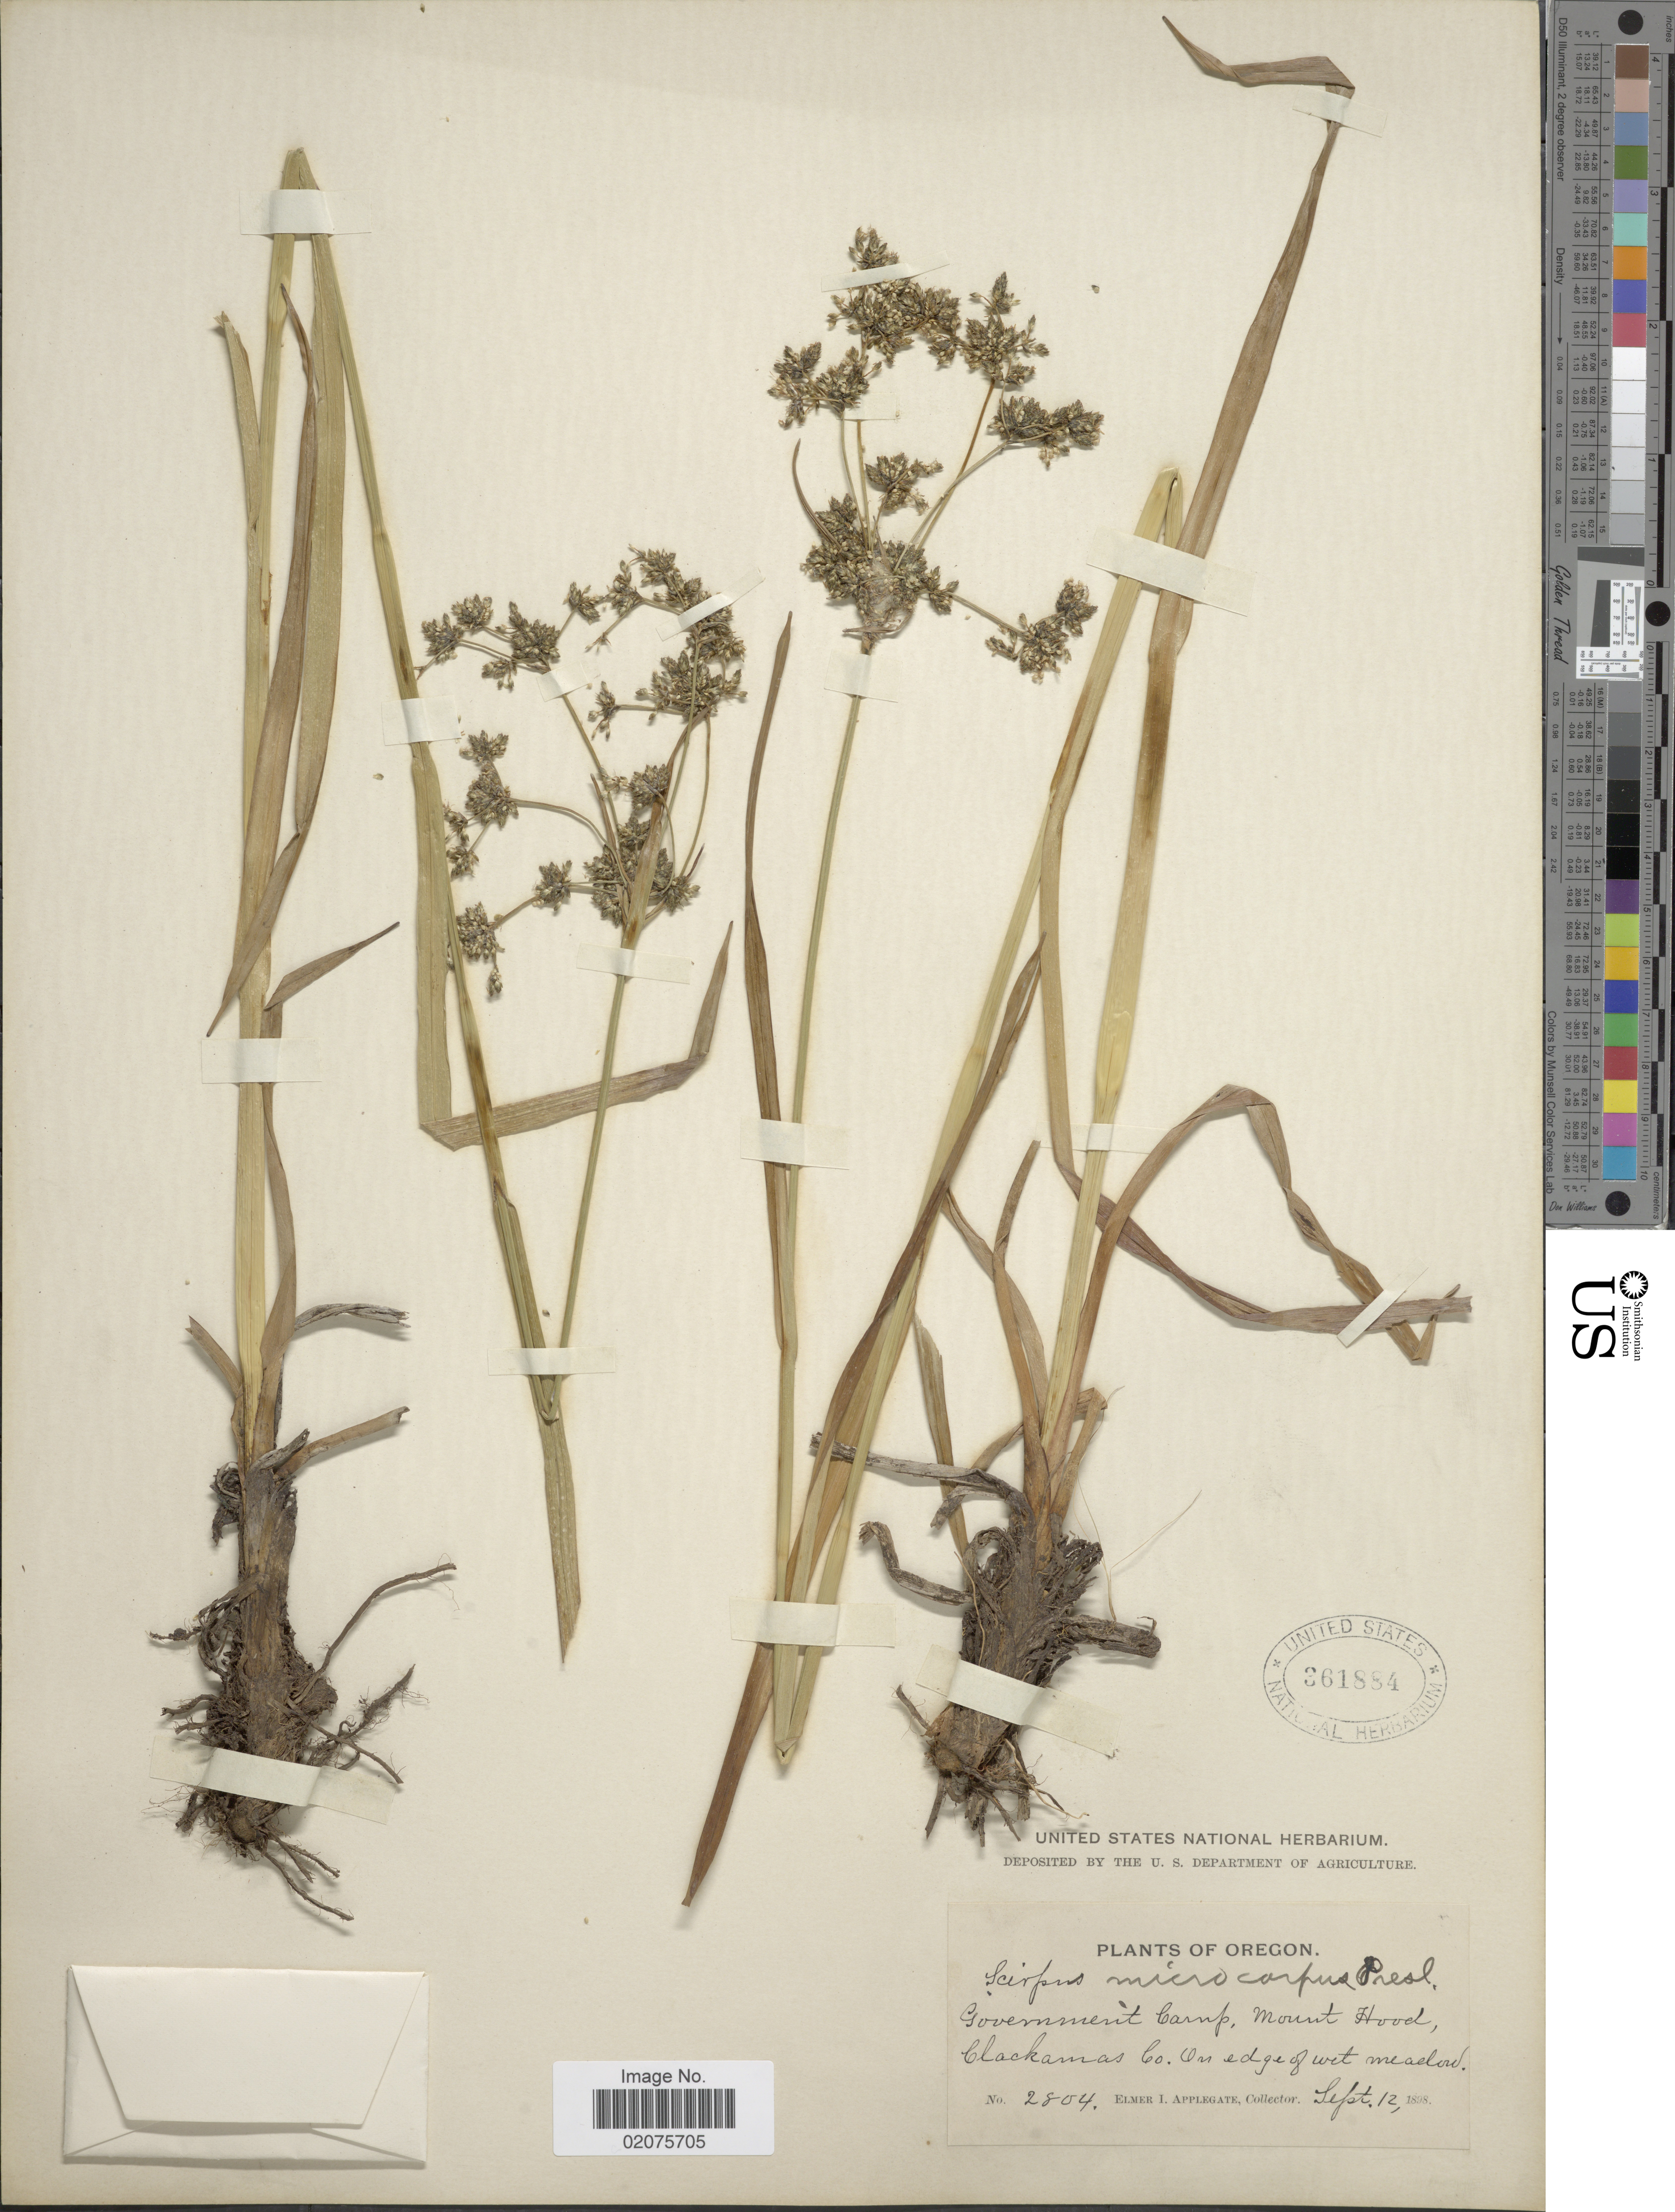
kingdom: Plantae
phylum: Tracheophyta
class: Liliopsida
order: Poales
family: Cyperaceae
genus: Scirpus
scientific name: Scirpus microcarpus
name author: J. Presl & C. Presl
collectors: E. I. Applegate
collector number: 2804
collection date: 1898-09-12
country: United States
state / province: Oregon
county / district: Clackamas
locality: Government Camp, Mount Hood, Clackamas Co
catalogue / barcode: US 361884